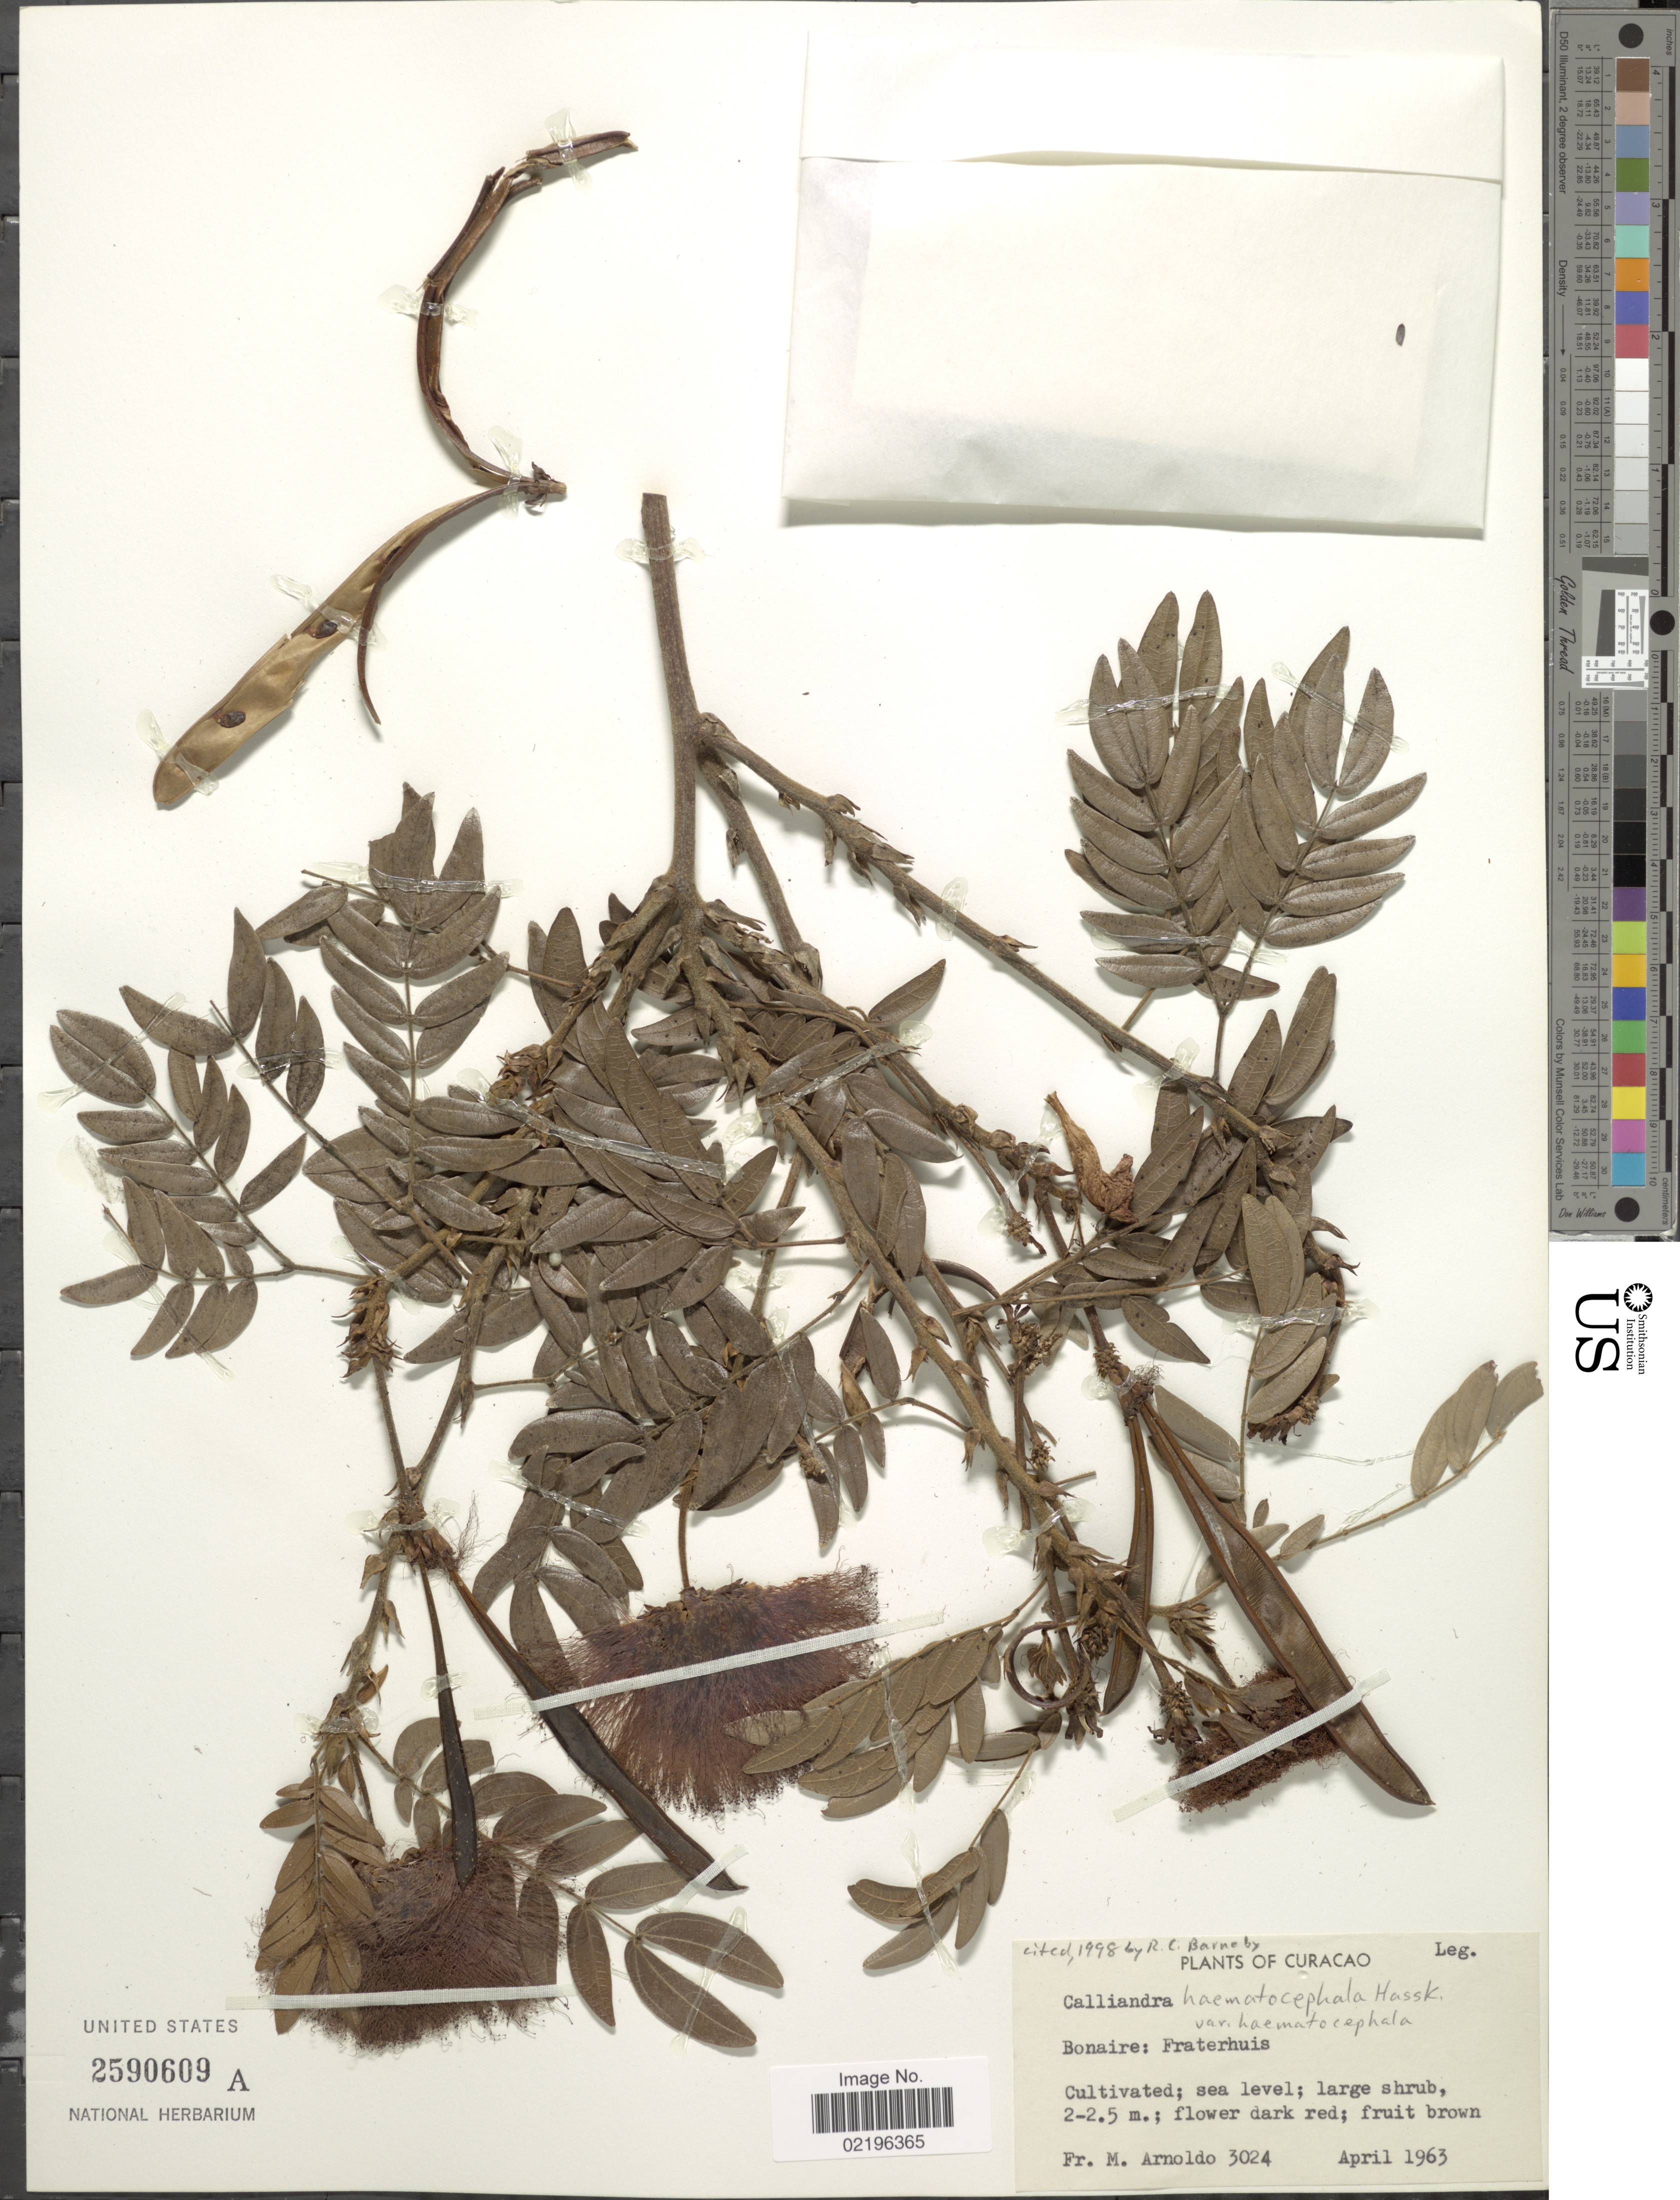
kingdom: Plantae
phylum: Tracheophyta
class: Magnoliopsida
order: Fabales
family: Fabaceae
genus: Calliandra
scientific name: Calliandra haematocephala var. haematocephala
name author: Hassk.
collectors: N. Arnoldo-Broeders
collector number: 3024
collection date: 1963-04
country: Netherlands Antilles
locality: Bonaire : Fraterhuis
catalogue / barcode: US 2590609A